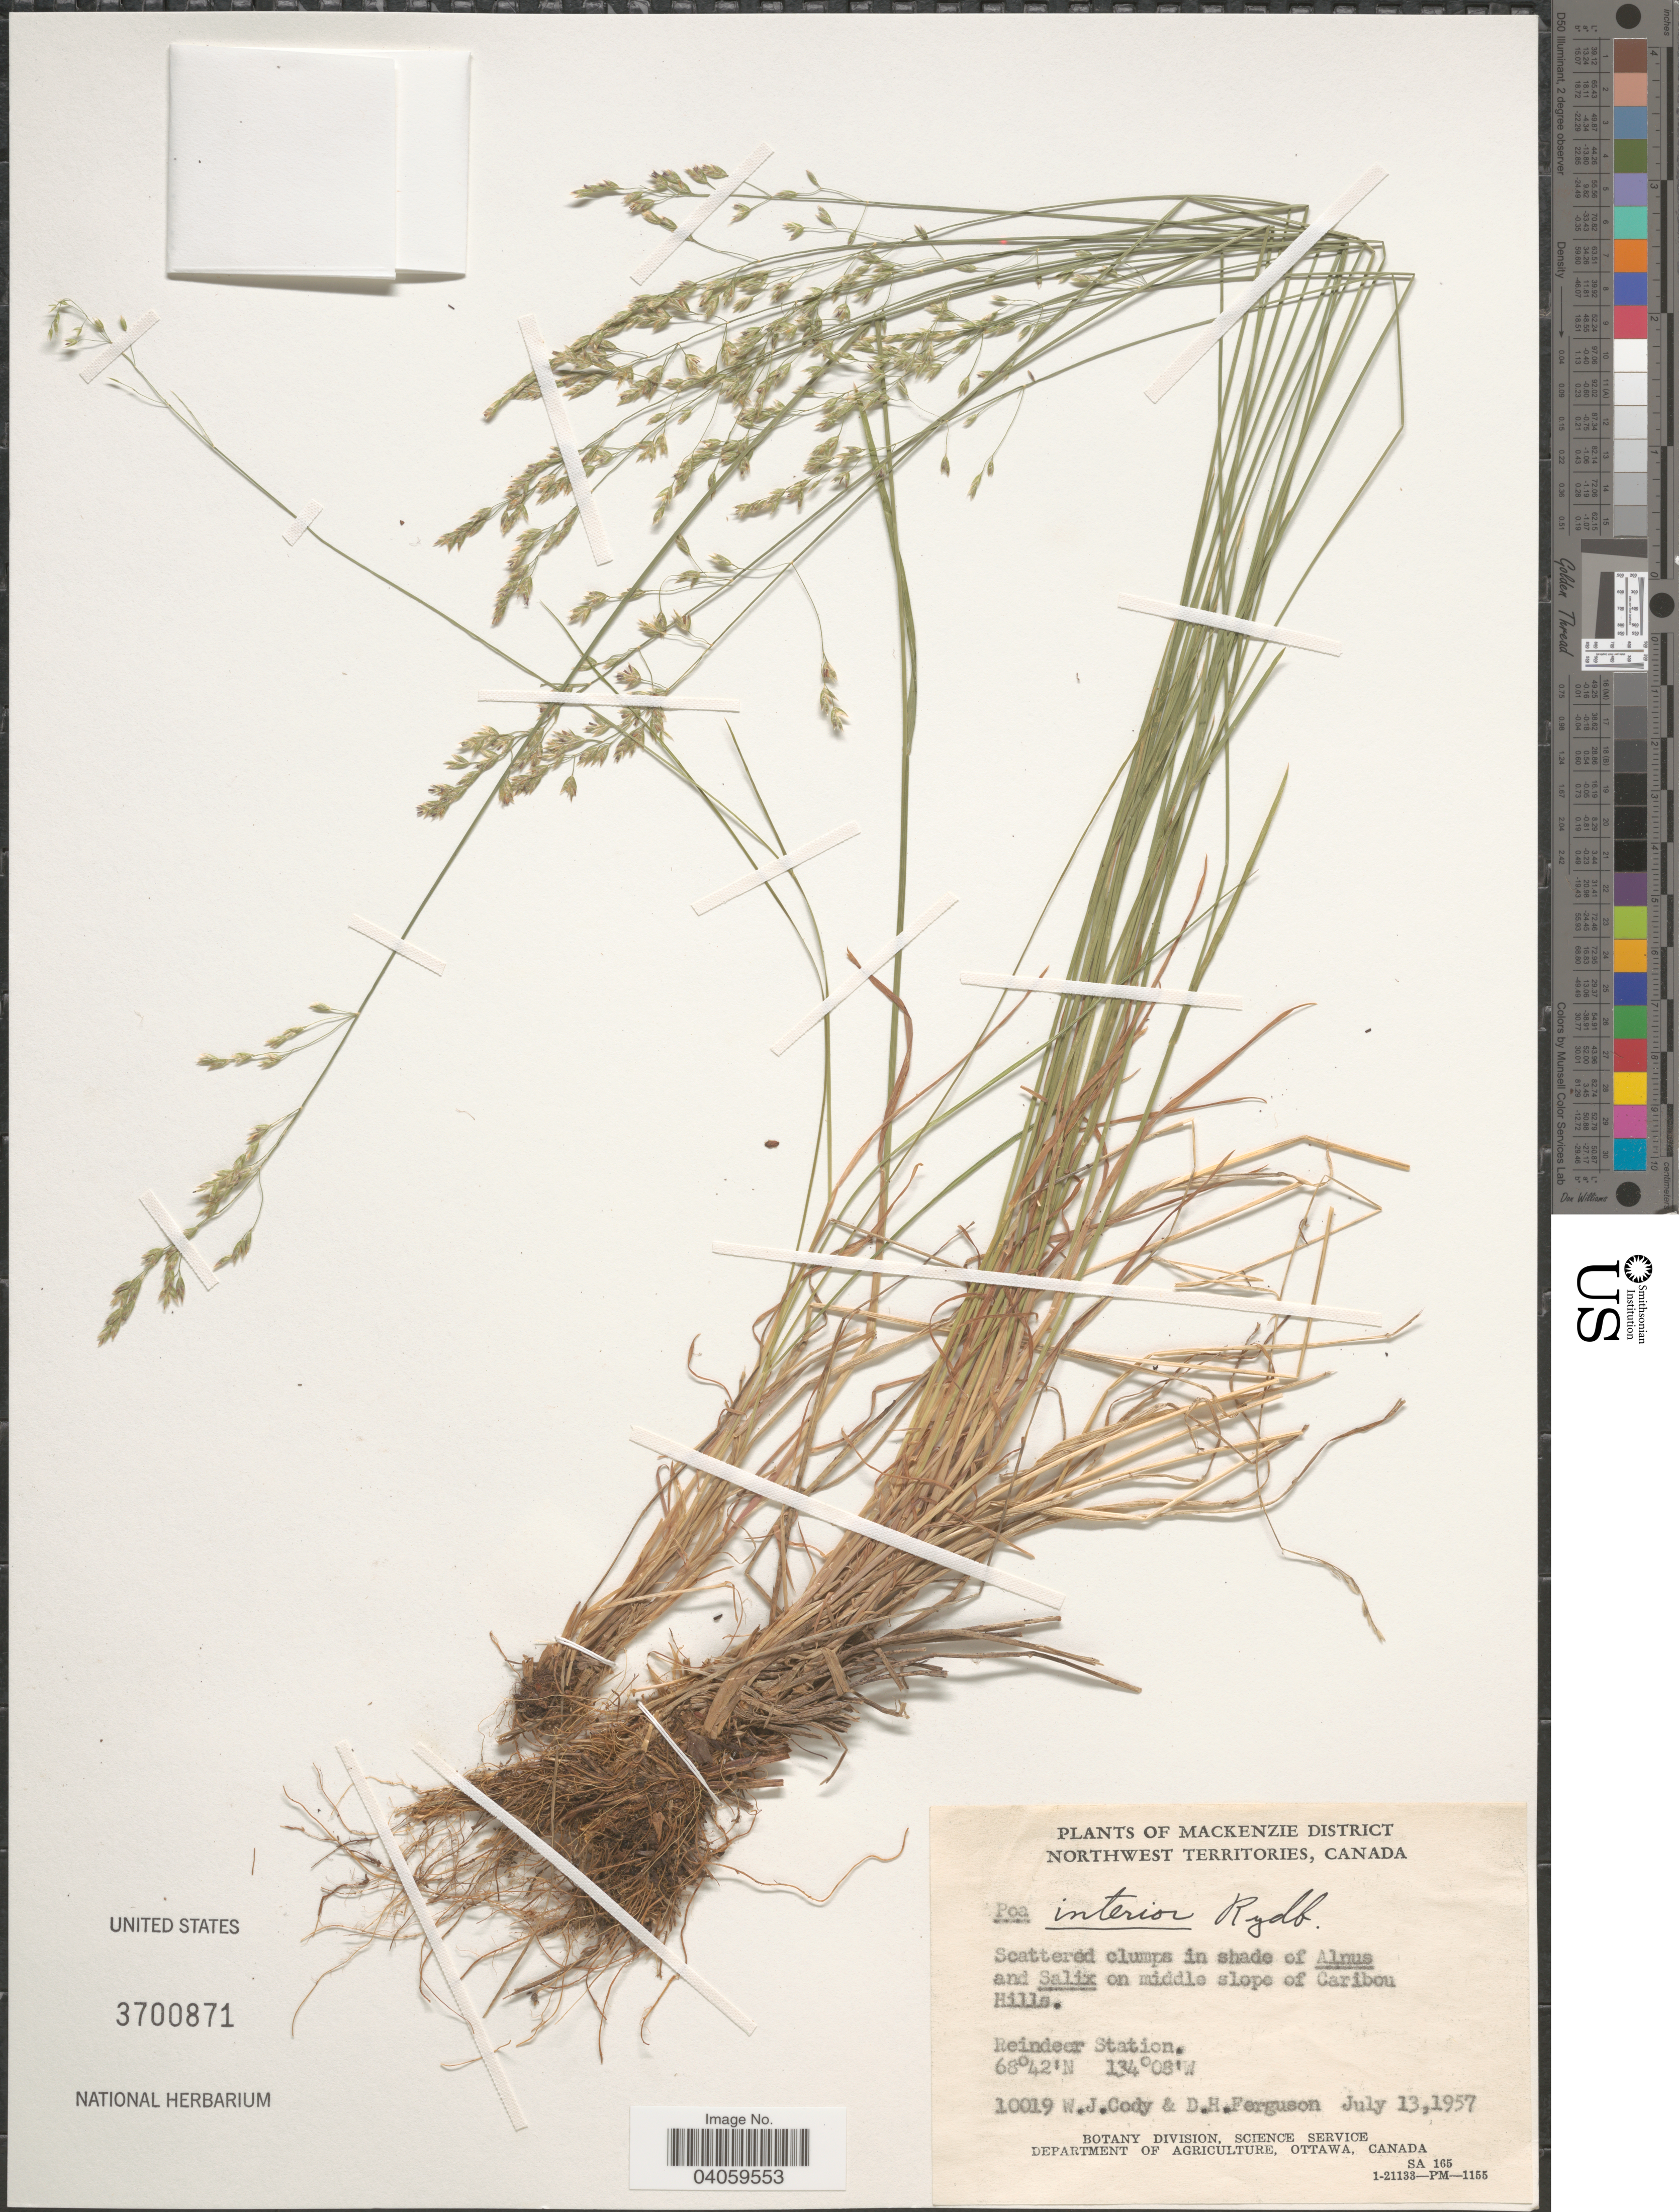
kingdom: Plantae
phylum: Tracheophyta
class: Liliopsida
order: Poales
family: Poaceae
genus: Poa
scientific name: Poa interior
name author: Rydb.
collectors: W. Cody & D. Ferguson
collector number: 10019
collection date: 1957-07-13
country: Canada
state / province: Northwest Territories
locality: Mackenzie District. On middle slope of Caribou Hills. Reindeer Station.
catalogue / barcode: US 3700871